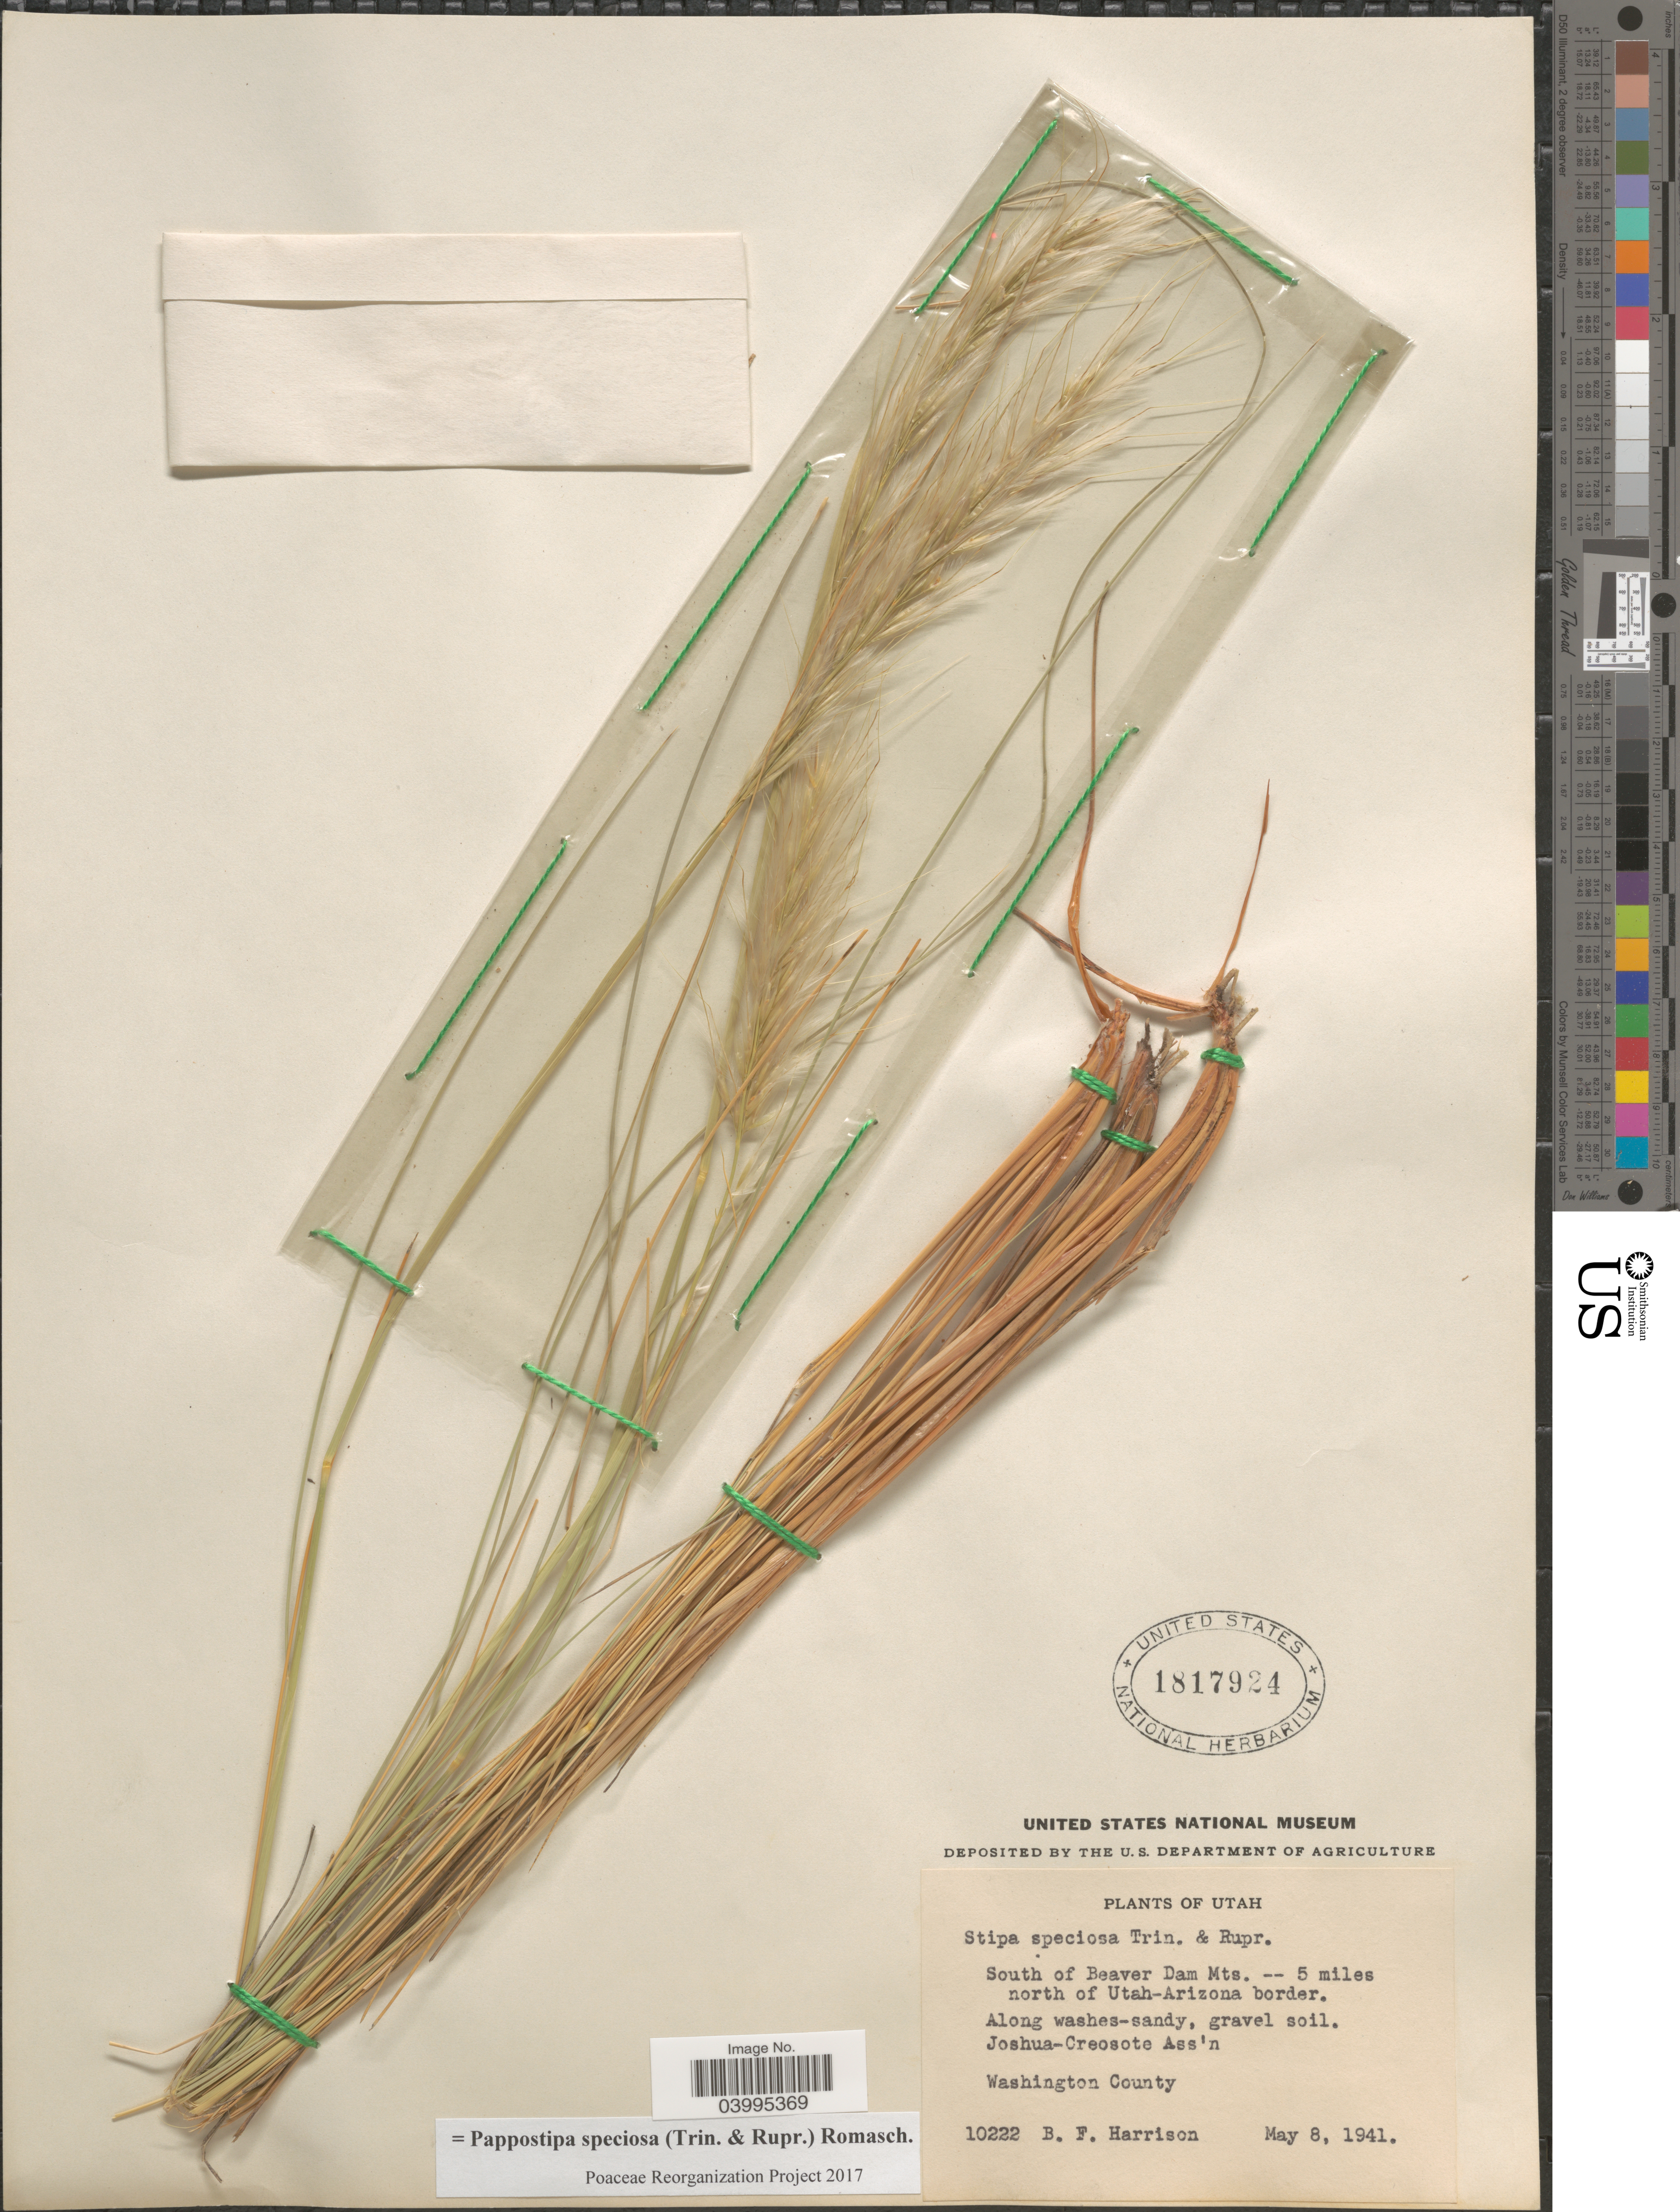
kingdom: Plantae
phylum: Tracheophyta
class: Liliopsida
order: Poales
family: Poaceae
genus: Pappostipa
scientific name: Pappostipa speciosa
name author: (Trin. & Rupr.) Romasch.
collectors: B. F. Harrison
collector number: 10222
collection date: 1941-05-08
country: United States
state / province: Utah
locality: South of Beaver Dam Mts. -- 5 miles north of Utah-Arizona border. Joshua-Creosote Ass'n. Washington County.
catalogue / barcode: US 1817924